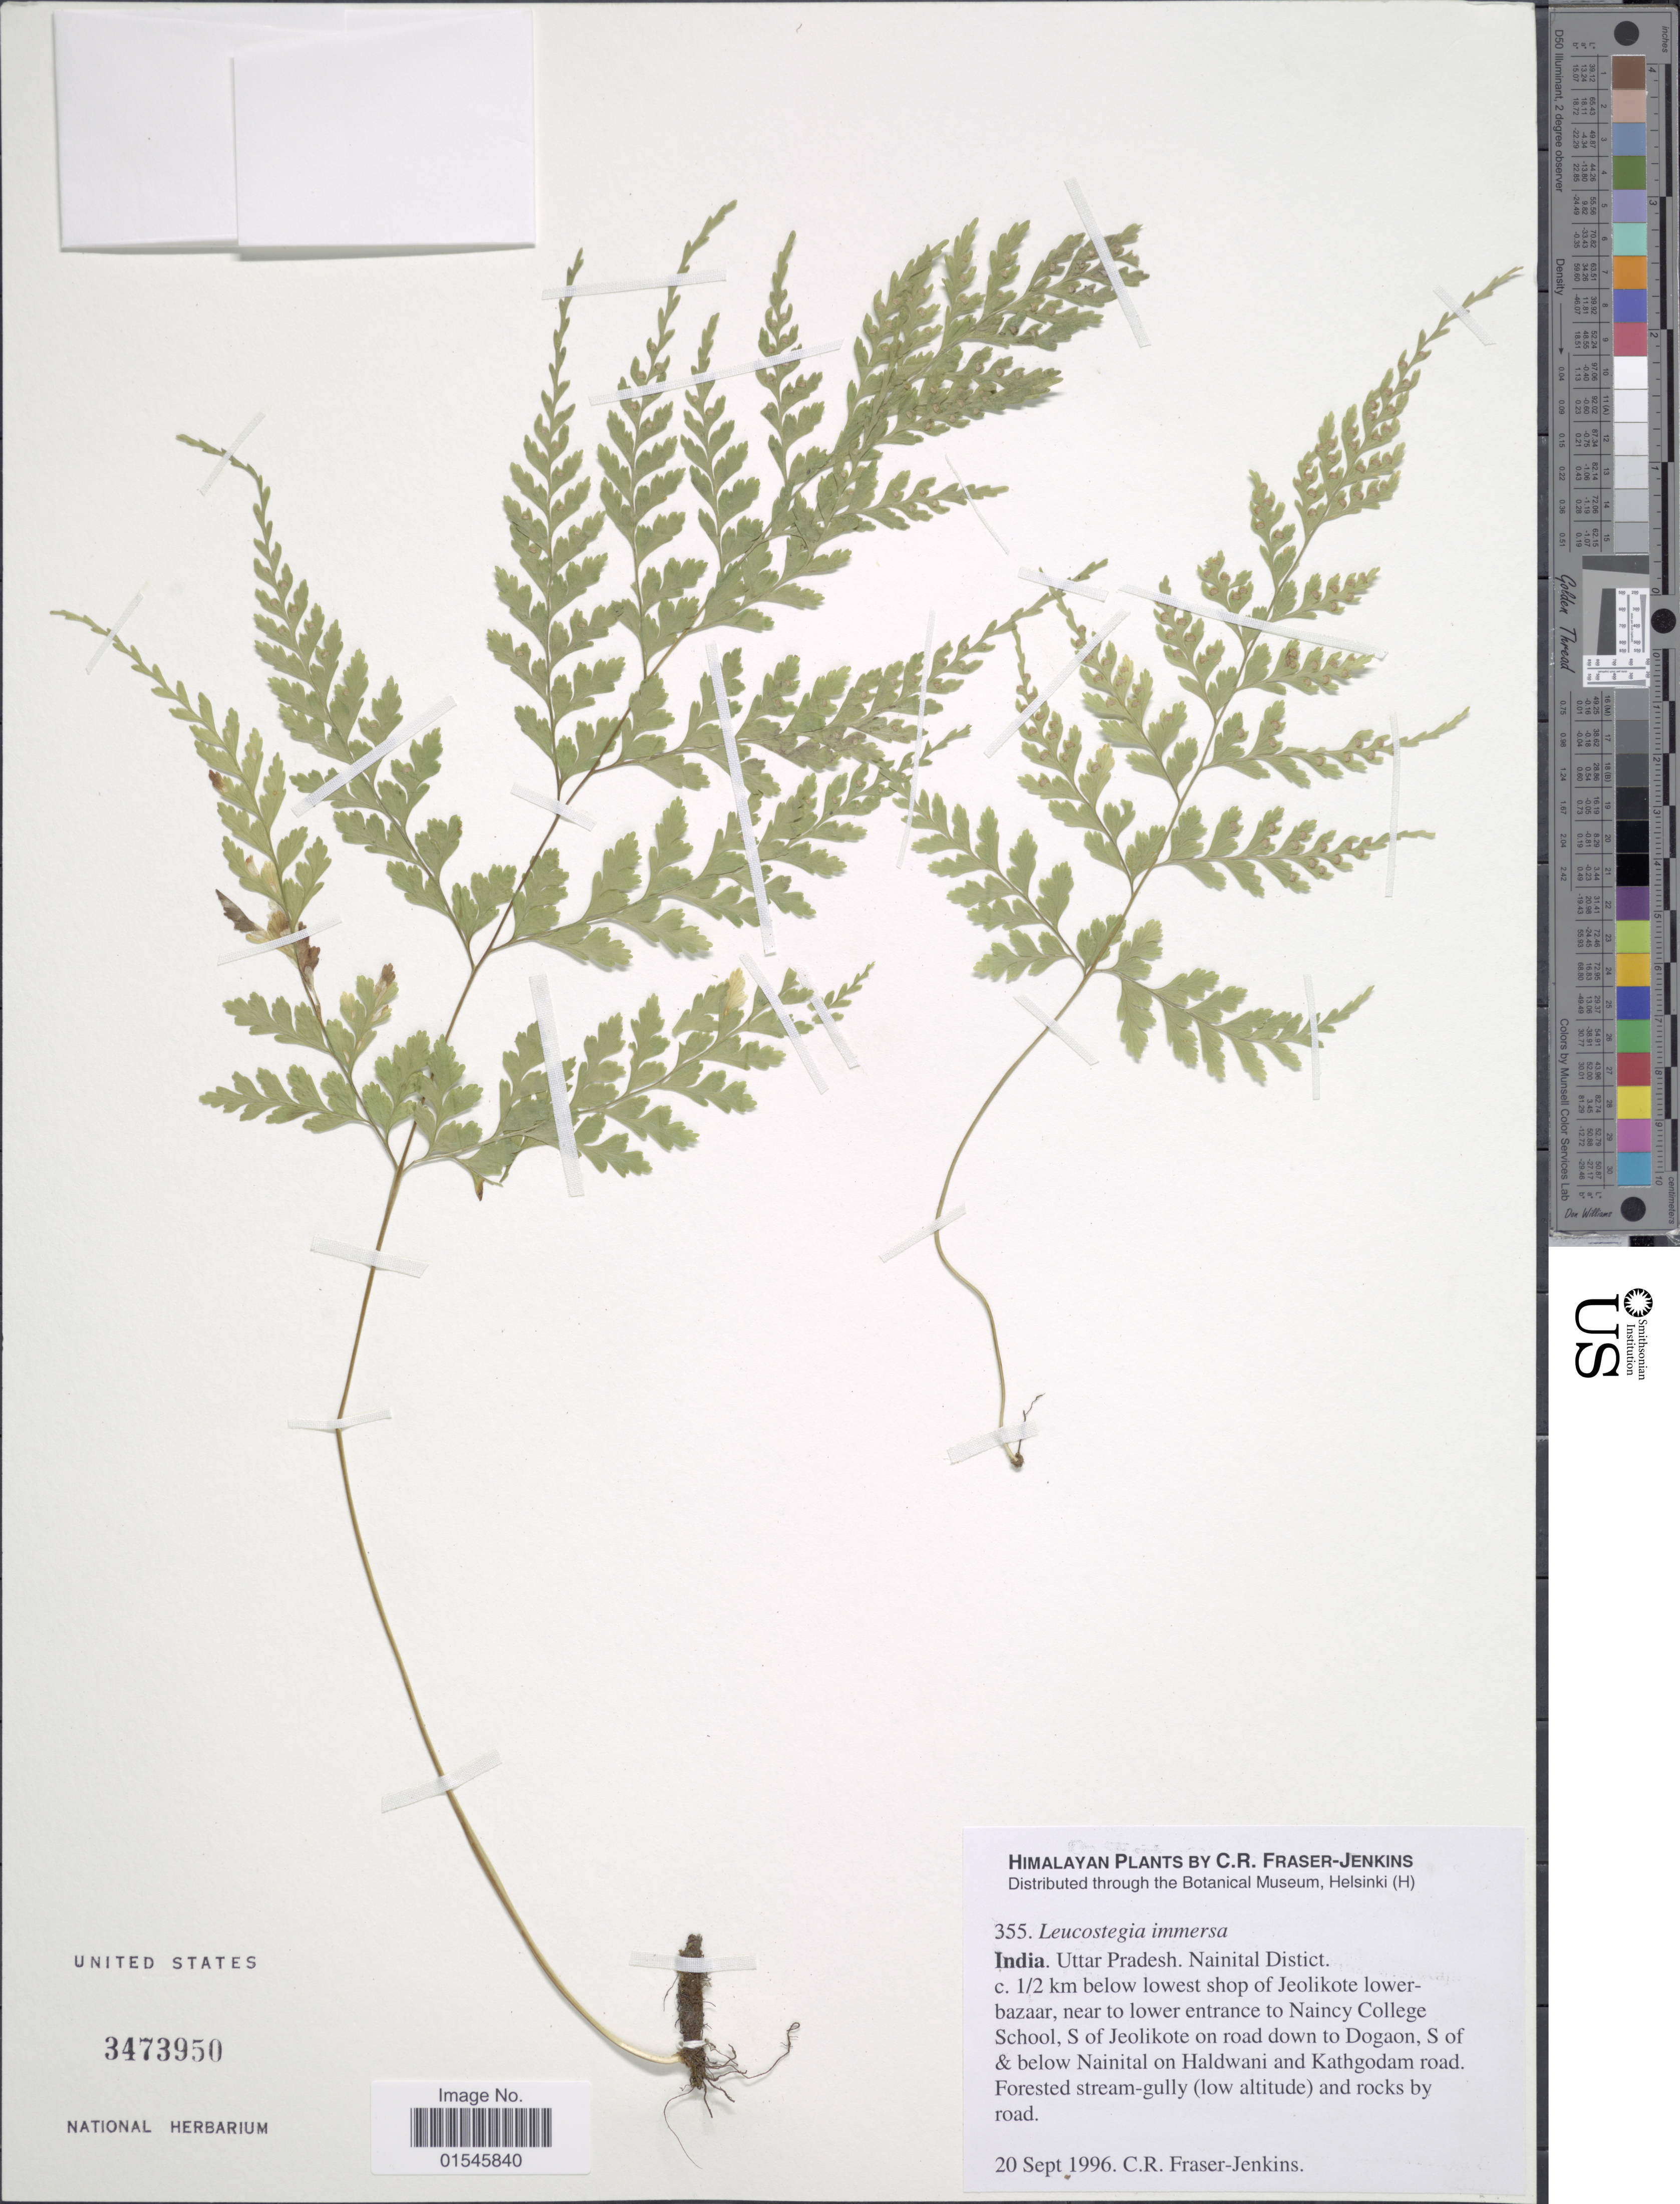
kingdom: Plantae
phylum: Tracheophyta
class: Polypodiopsida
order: Polypodiales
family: Hypodematiaceae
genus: Leucostegia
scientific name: Leucostegia truncata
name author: (D. Don) Fraser-Jenk.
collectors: C. R. Fraser-Jenkins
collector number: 355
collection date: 1996-09-20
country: India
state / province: Uttar Pradesh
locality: Nainital District. c. 1/2 km below lowest shop of Jeolikote lower-bazaar, near to lower entrance to Naincy College School, S. of Jeolikote on road down to Dogaon, S. of & below Nainital on Haldwani and Kathgodam road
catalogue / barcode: US 3473950